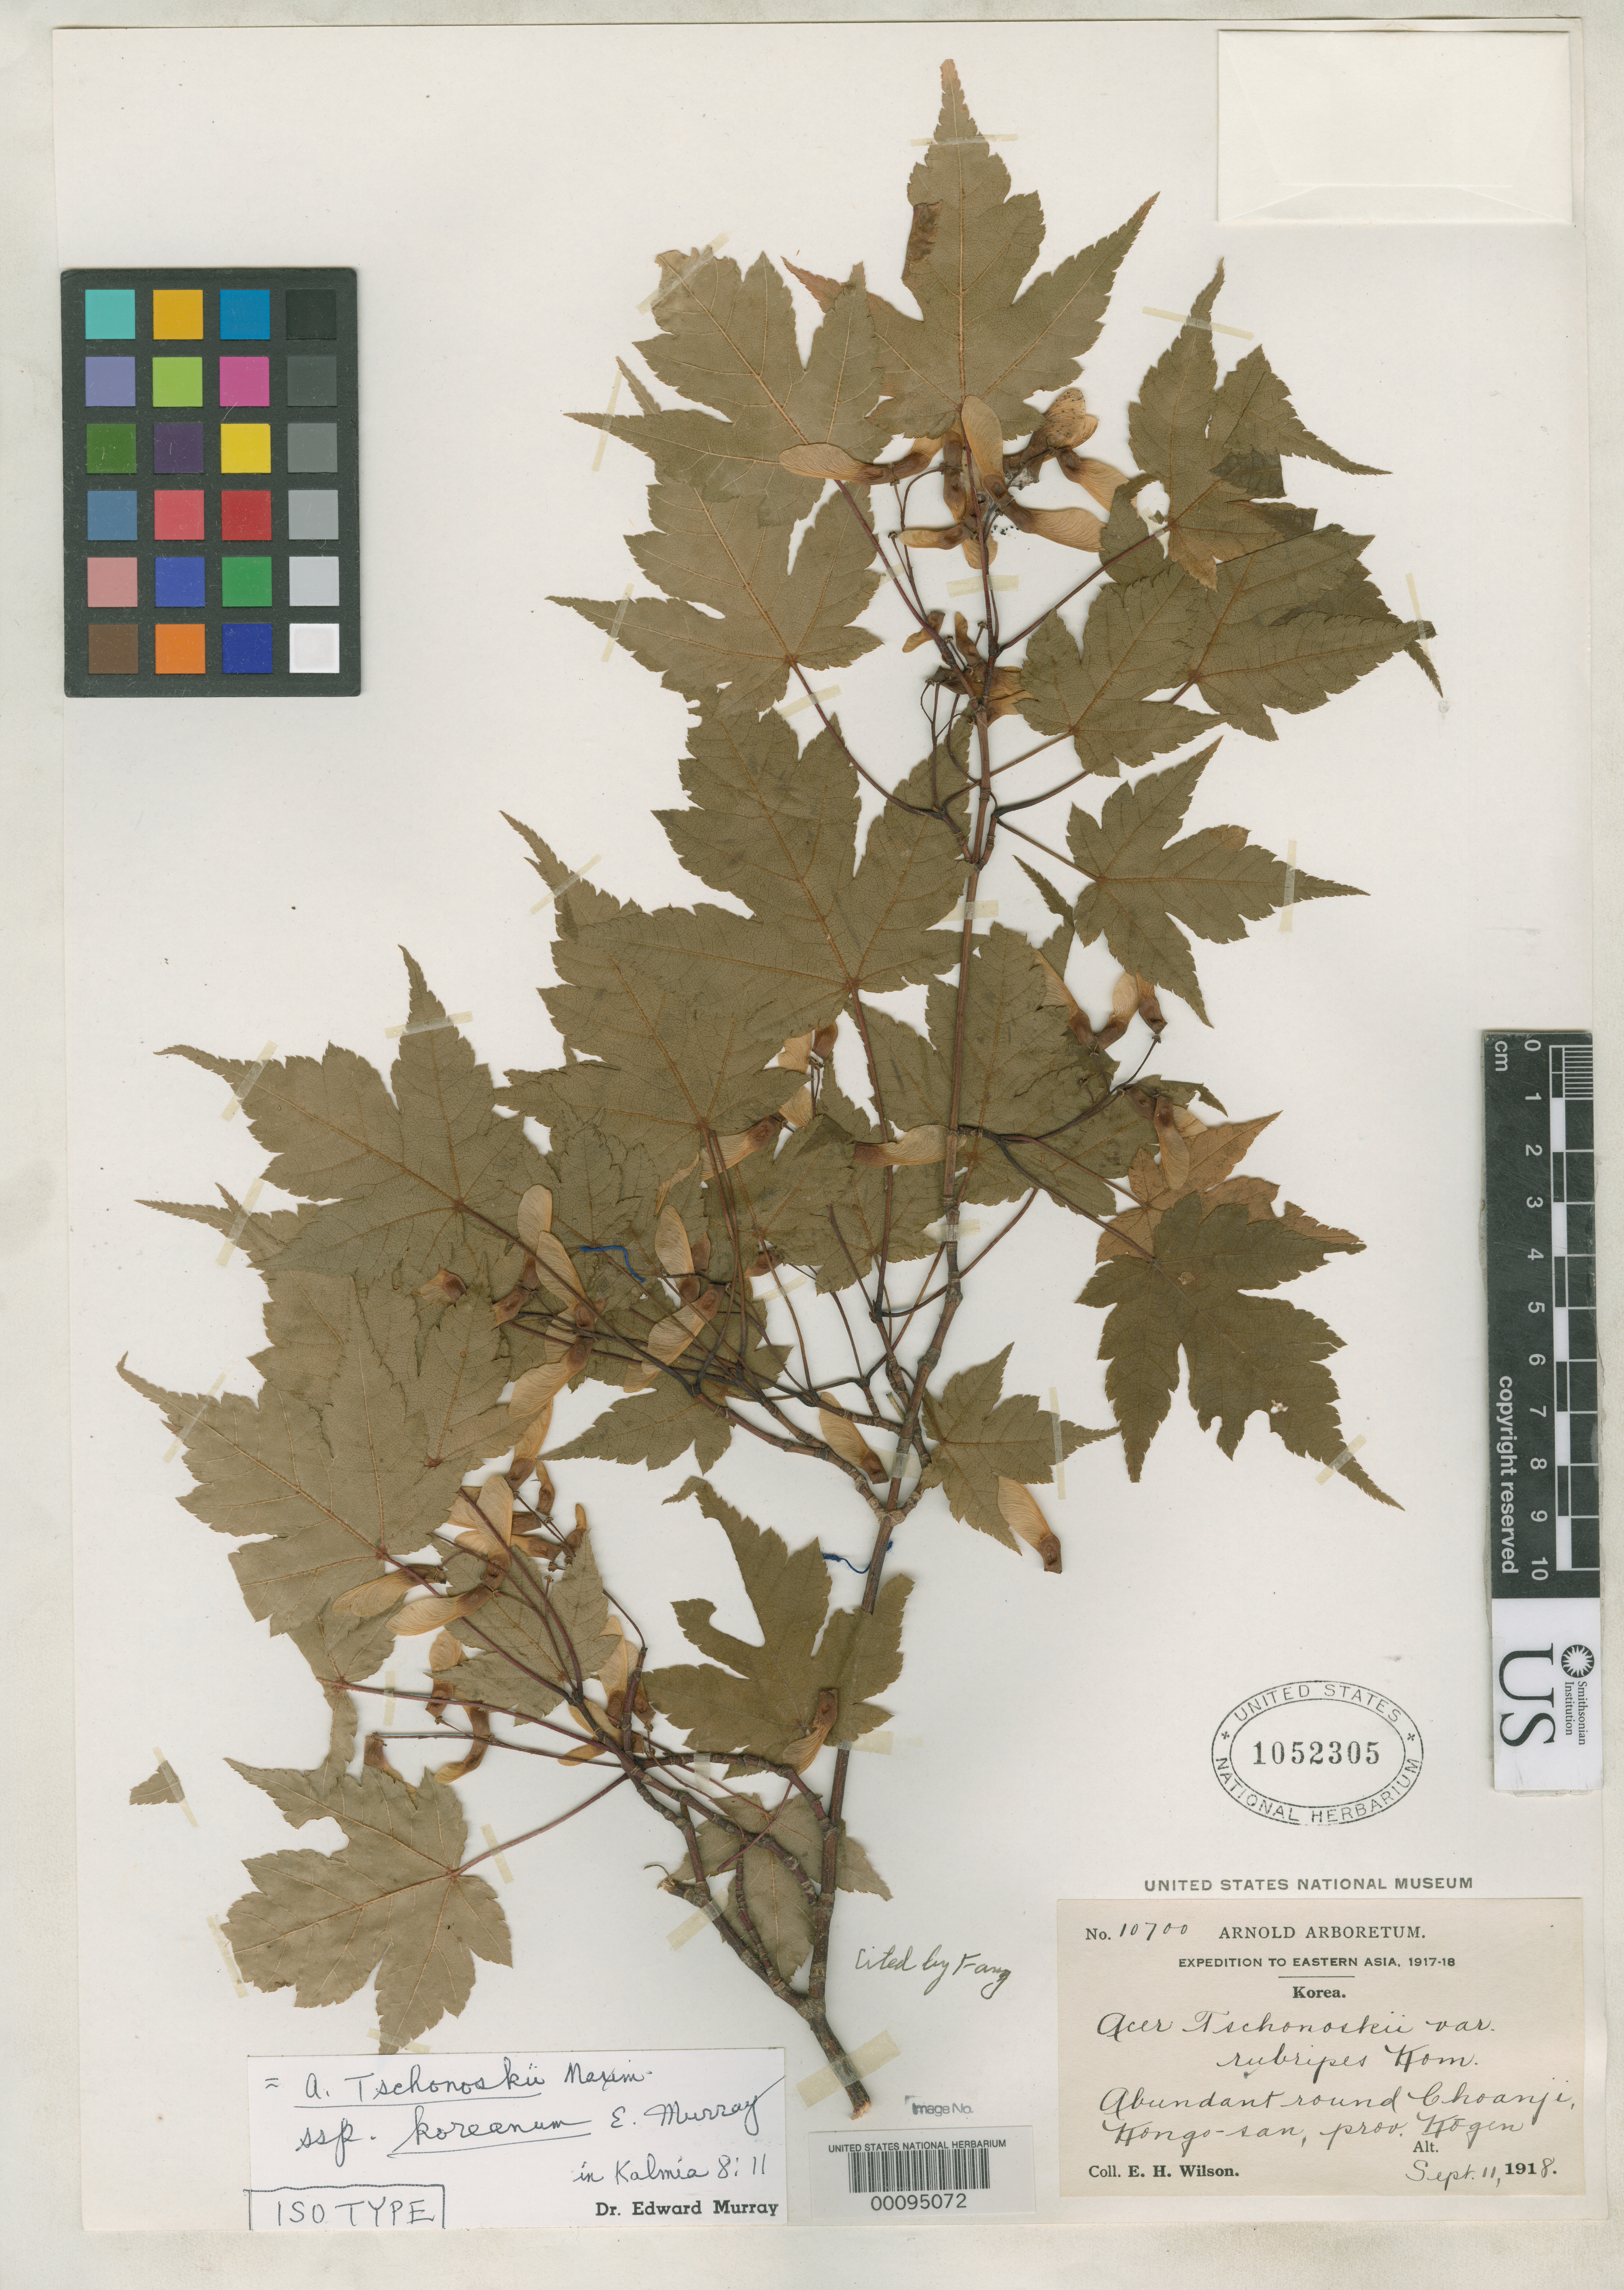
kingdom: Plantae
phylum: Tracheophyta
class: Magnoliopsida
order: Sapindales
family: Sapindaceae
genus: Acer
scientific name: Acer tschonoskii subsp. koreanum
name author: A.E. Murray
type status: Isotype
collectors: E. H. Wilson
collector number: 10700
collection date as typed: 11 Sep 1918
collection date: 1918-09-11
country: North Korea / South Korea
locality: Hamyong-Pukto, Choanji, Kyongsongg.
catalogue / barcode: US 1052305